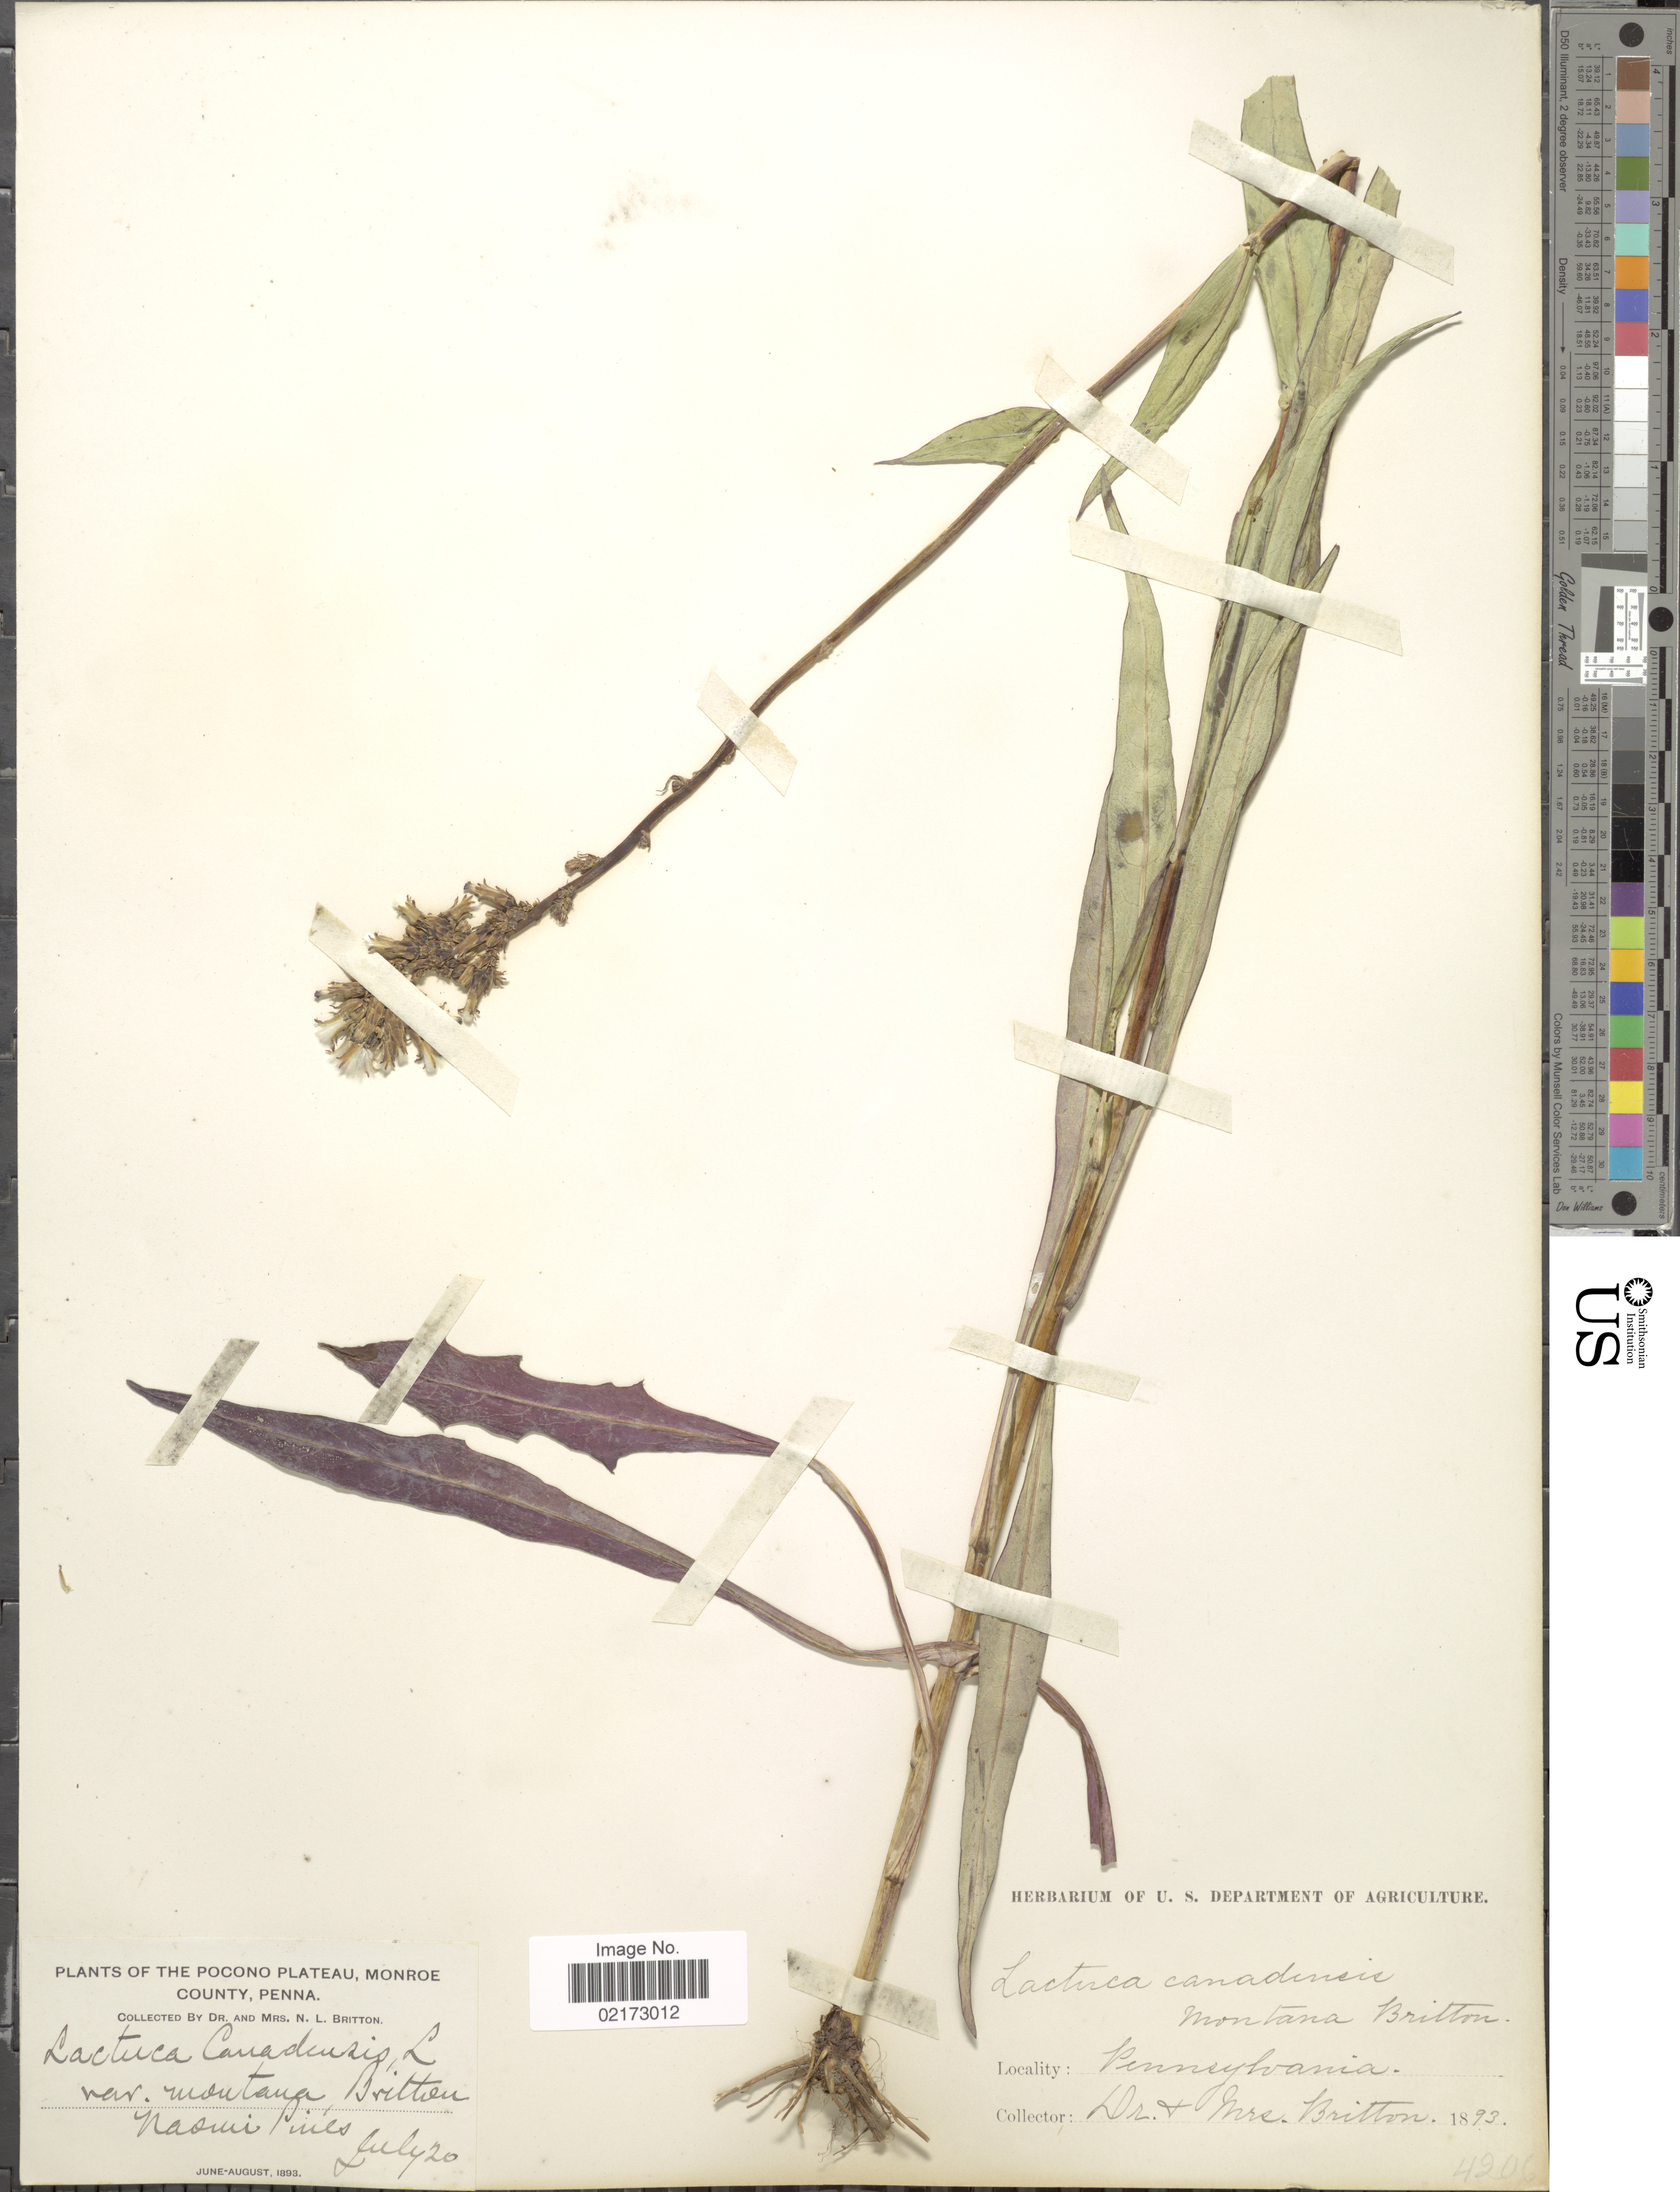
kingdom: Plantae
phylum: Tracheophyta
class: Magnoliopsida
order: Asterales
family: Asteraceae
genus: Lactuca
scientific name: Lactuca canadensis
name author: L.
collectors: N. Britton & E. G. Britton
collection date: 1893-07-20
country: United States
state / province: Pennsylvania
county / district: Monroe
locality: Pocono Plateau, Naomi Pines